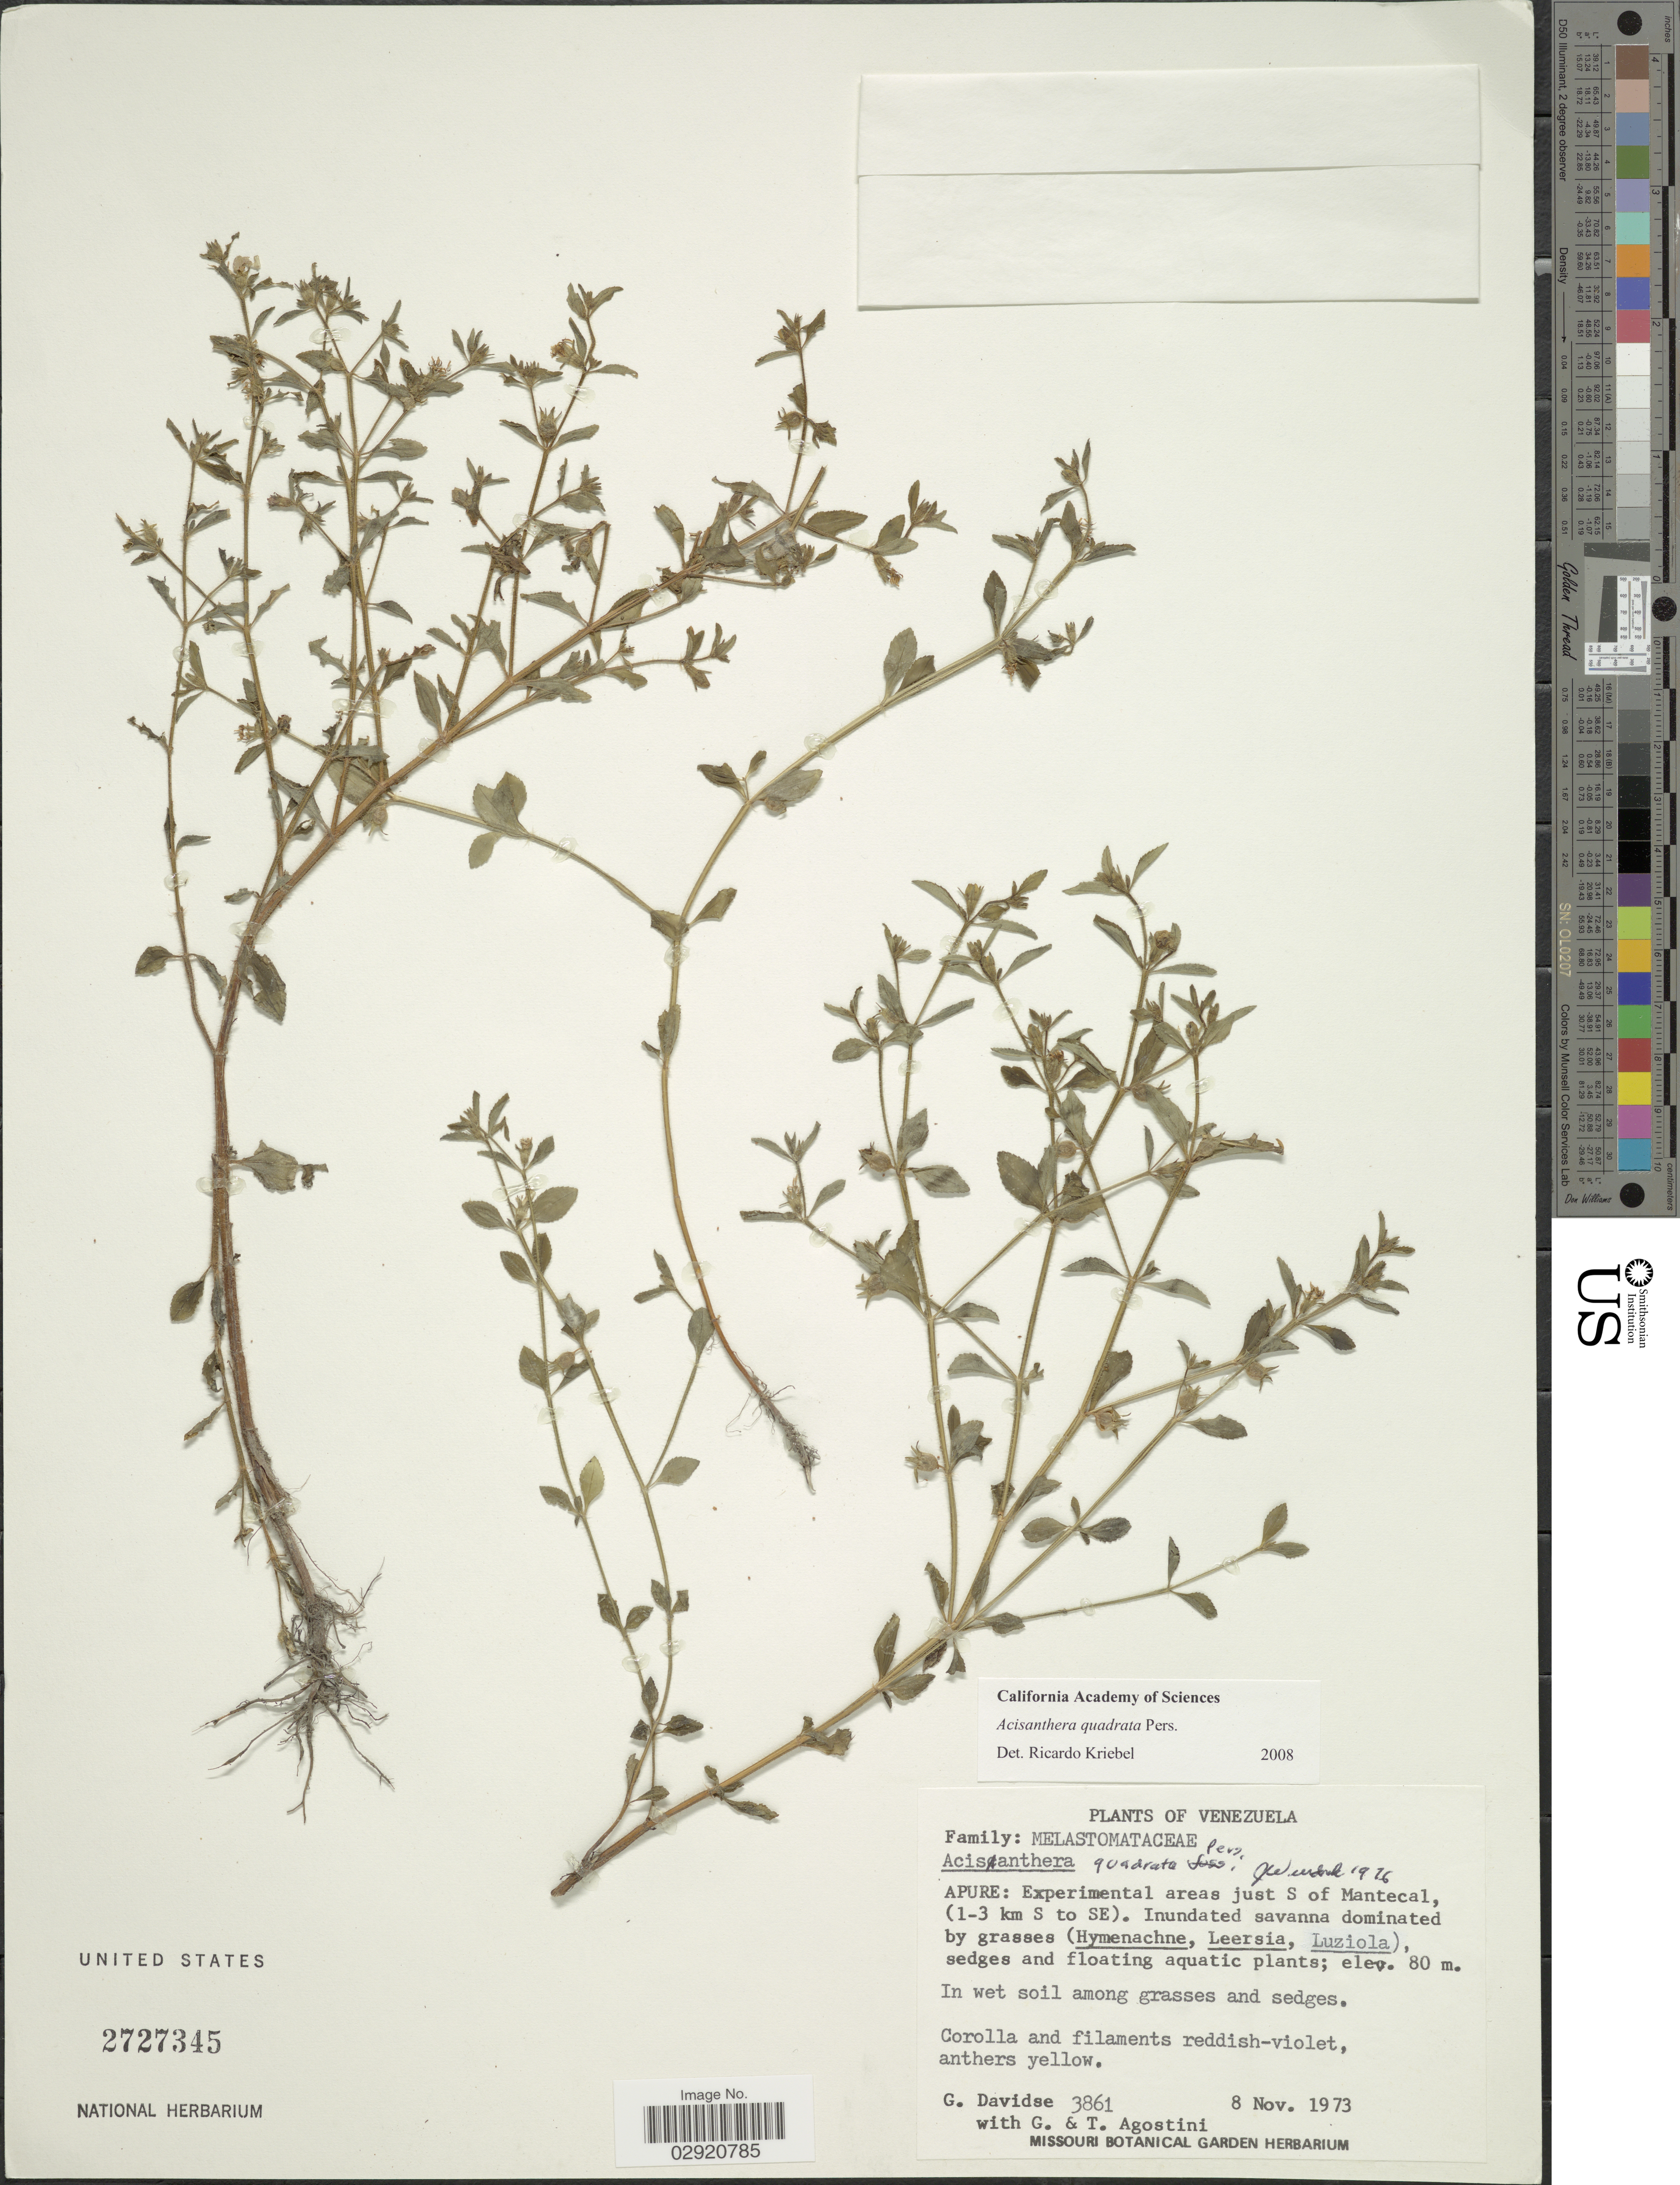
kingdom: Plantae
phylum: Tracheophyta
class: Magnoliopsida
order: Myrtales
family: Melastomataceae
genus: Acisanthera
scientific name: Acisanthera erecta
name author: Gleason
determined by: Nunes da Silva, Diego, (RB), Jardim Botanico do Rio de Janeiro - Herbario (BRAZIL)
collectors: G. Davidse, G. Agostini & T. Agostini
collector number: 3861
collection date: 1973-11-08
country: Venezuela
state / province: Apure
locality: Experimental areas just S of Mantecal, (1-3 km S to SE).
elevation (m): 80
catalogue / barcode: US 2727345